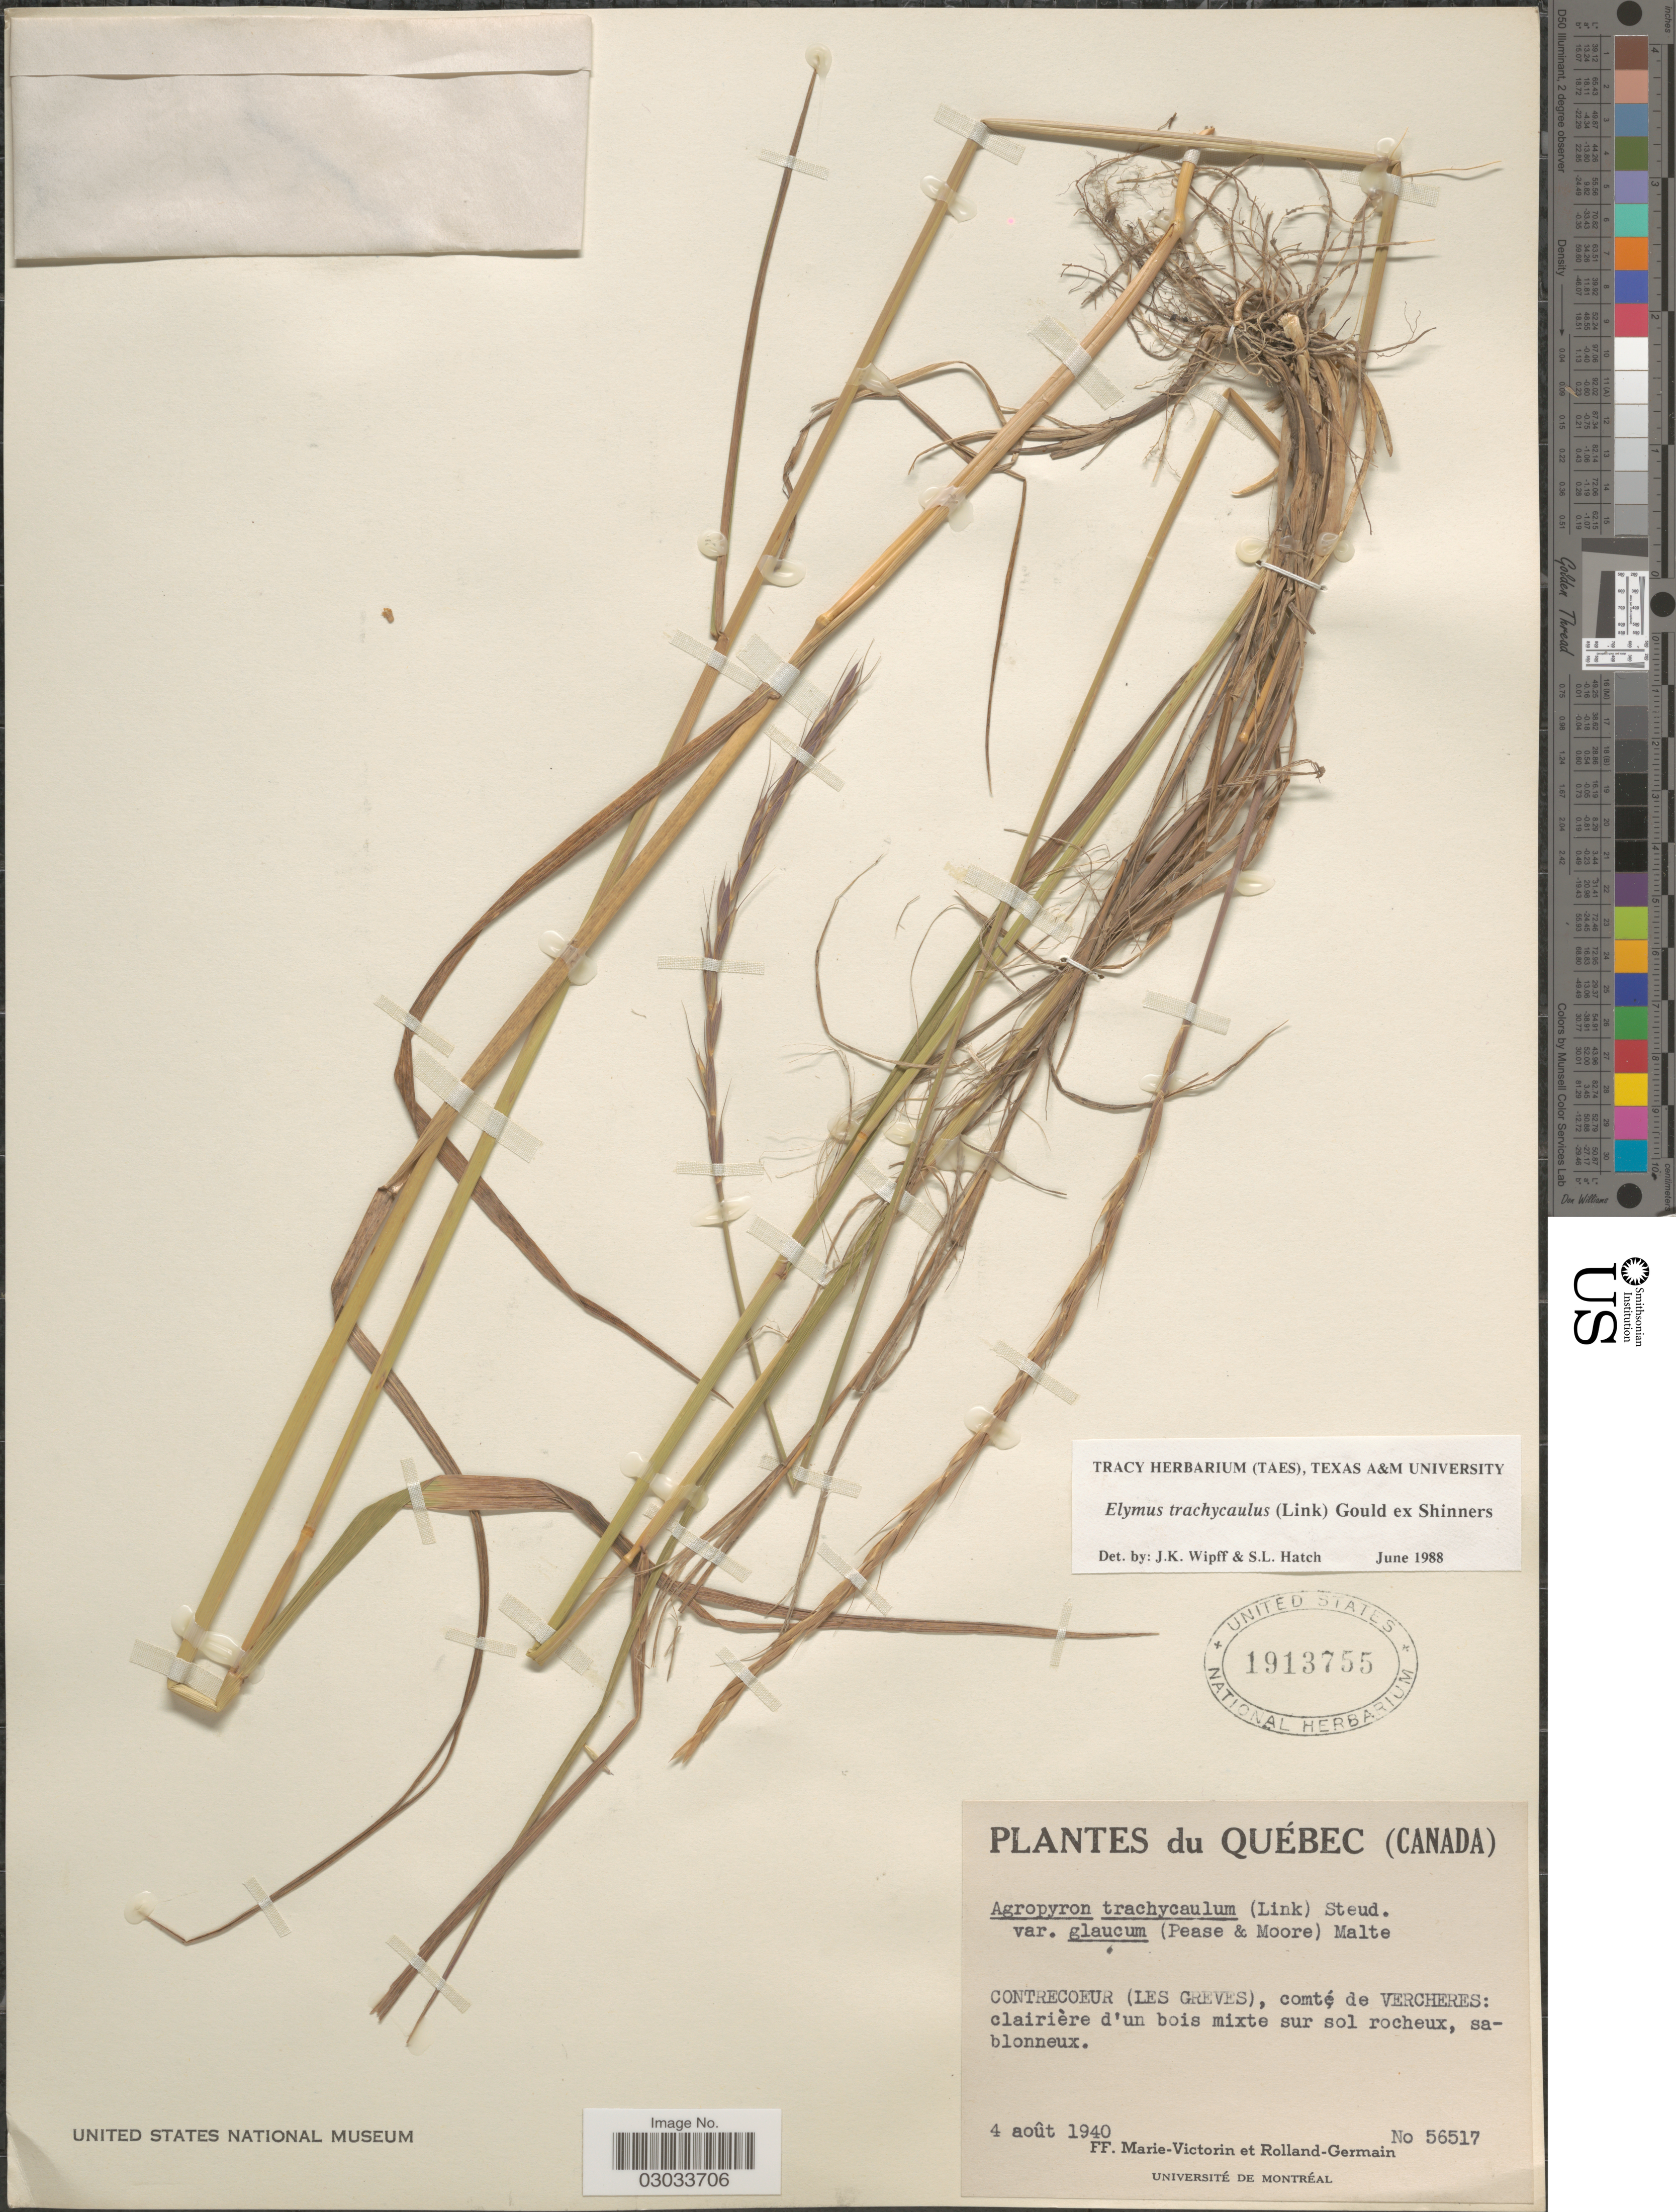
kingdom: Plantae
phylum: Tracheophyta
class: Liliopsida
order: Poales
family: Poaceae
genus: Elymus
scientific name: Elymus trachycaulus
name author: (Link) Gould ex Shinners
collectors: F. Marie-Victorin & Rolland-Germain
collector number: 56517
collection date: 1940-08-04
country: Canada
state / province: Quebec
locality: Québec. Contrecoeur (Les Greves), comté de Vercheres: clairière d'un bois mixte sur sol rocheux, sablonneux.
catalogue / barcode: US 1913755